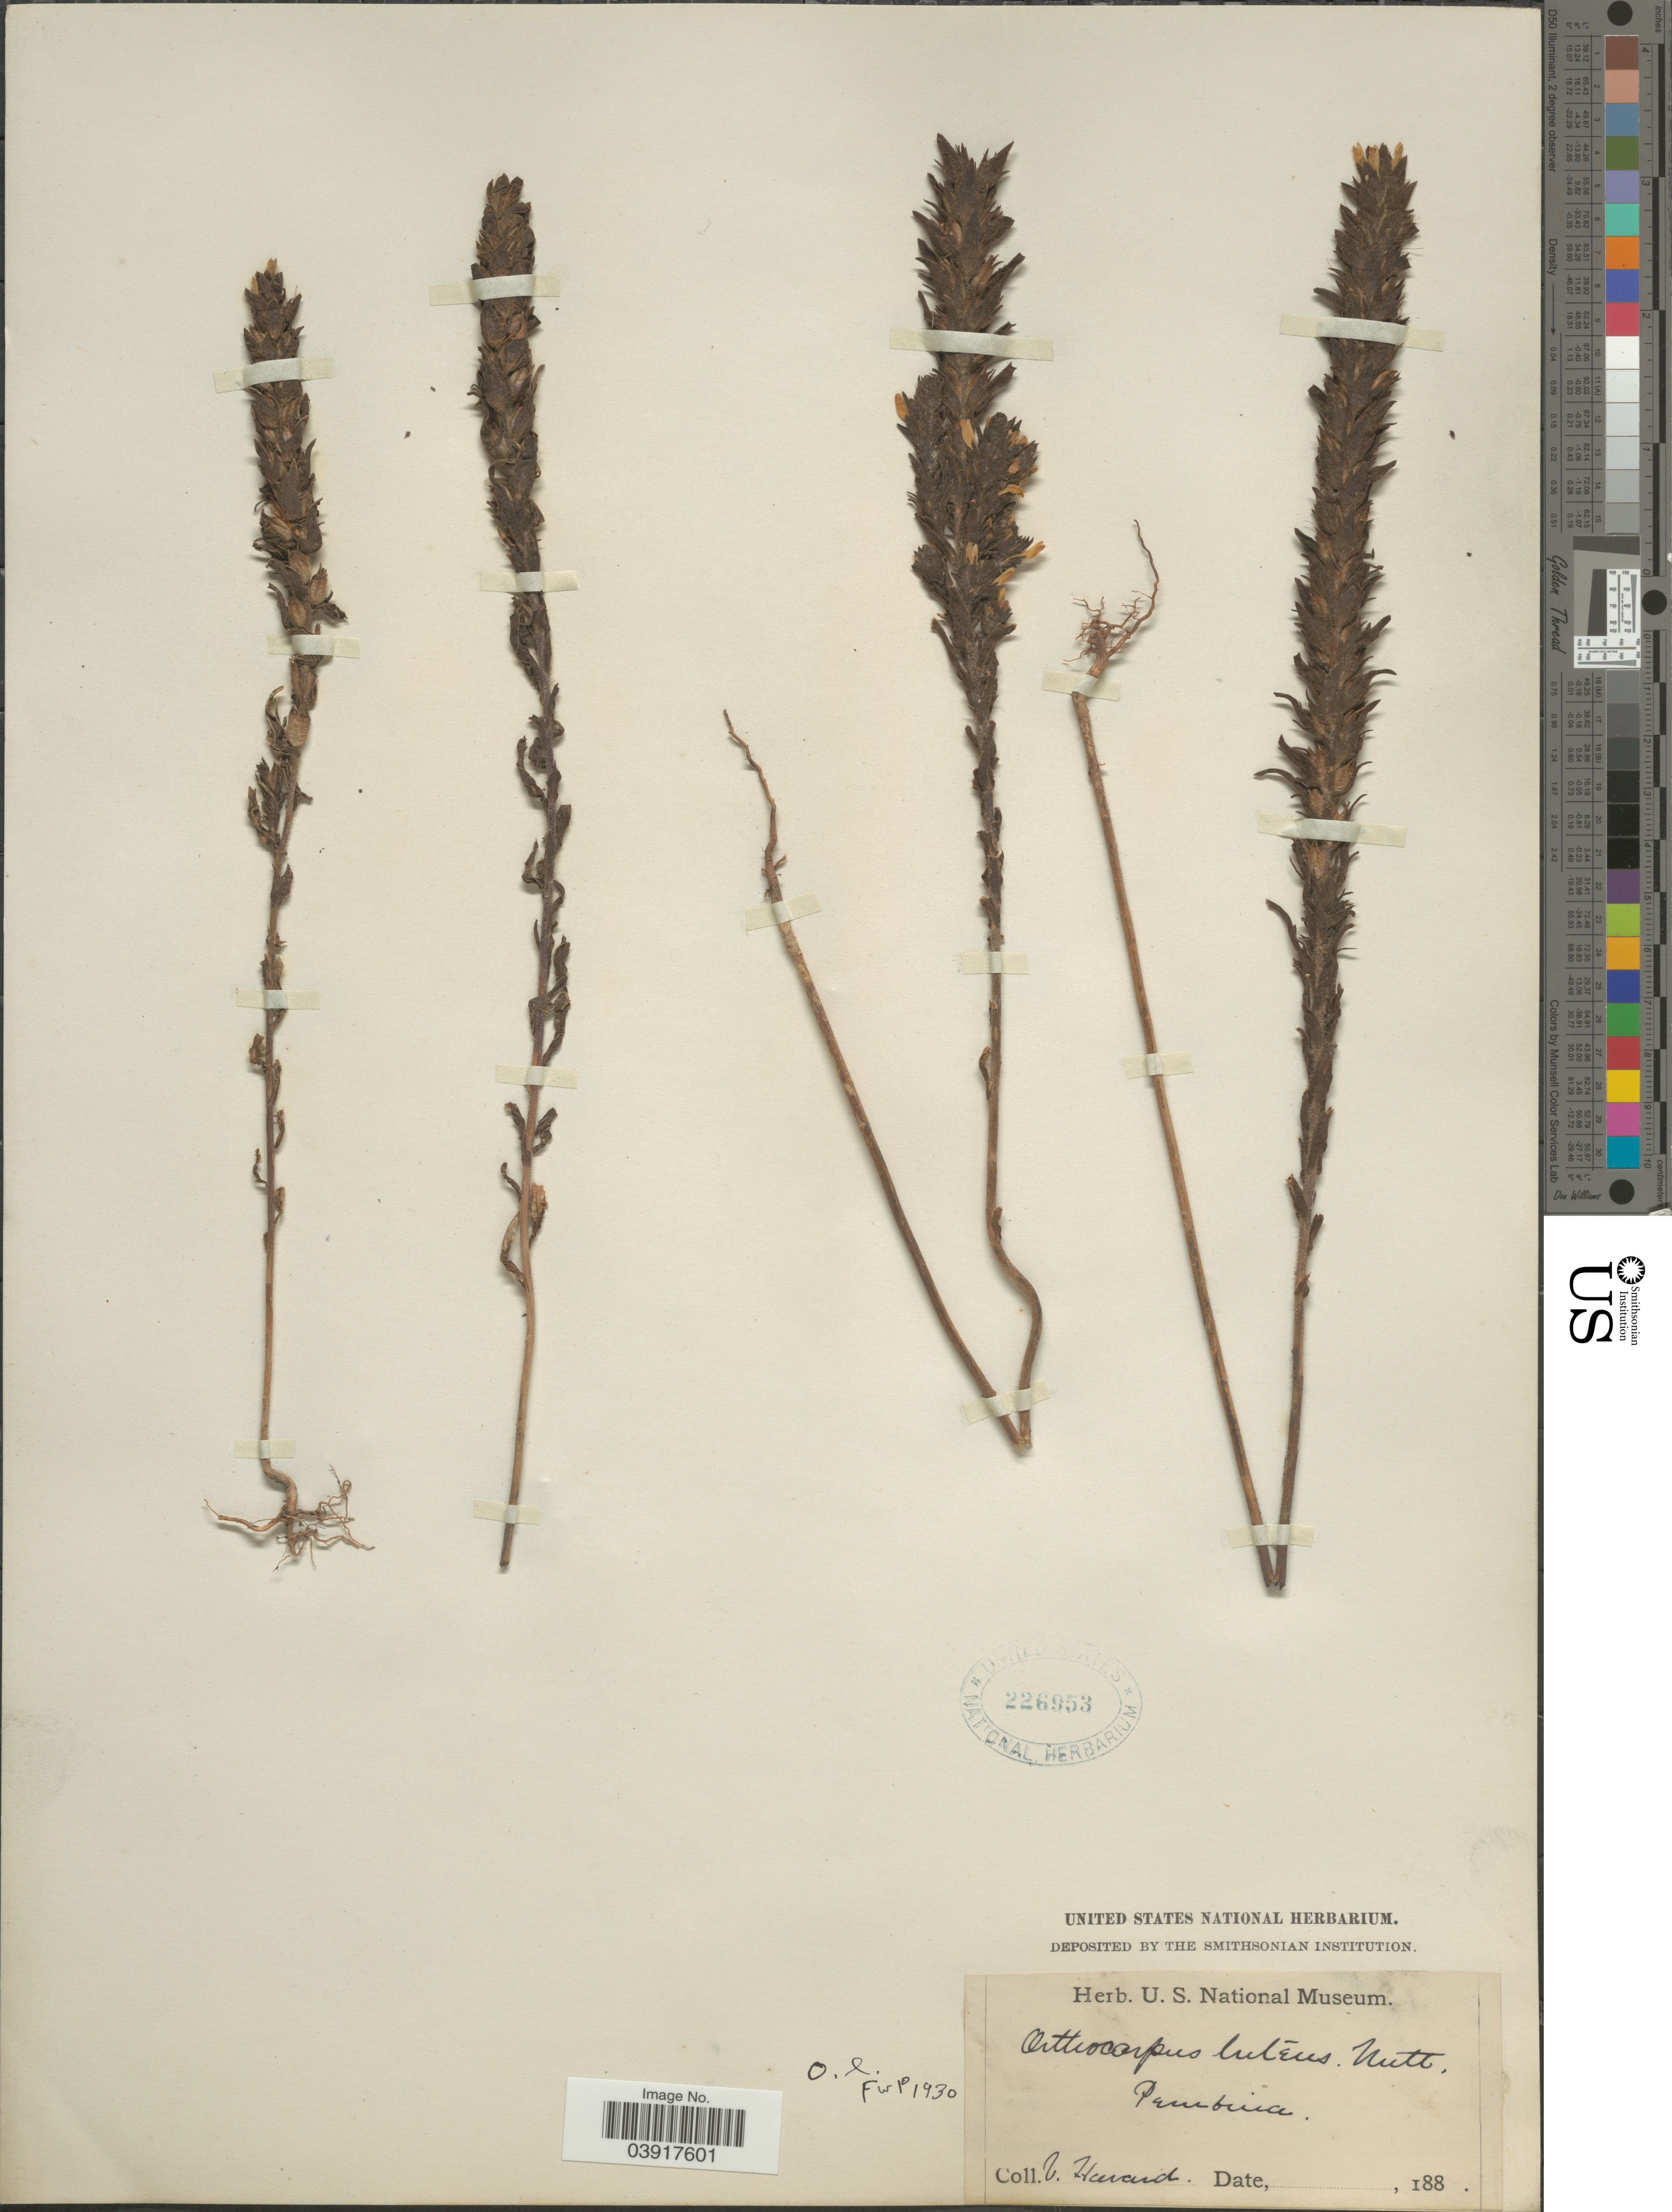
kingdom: Plantae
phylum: Tracheophyta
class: Magnoliopsida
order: Lamiales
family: Orobanchaceae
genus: Orthocarpus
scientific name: Orthocarpus luteus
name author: Nutt.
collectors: V. Havard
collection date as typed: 188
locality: Pembina.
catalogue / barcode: US 226953